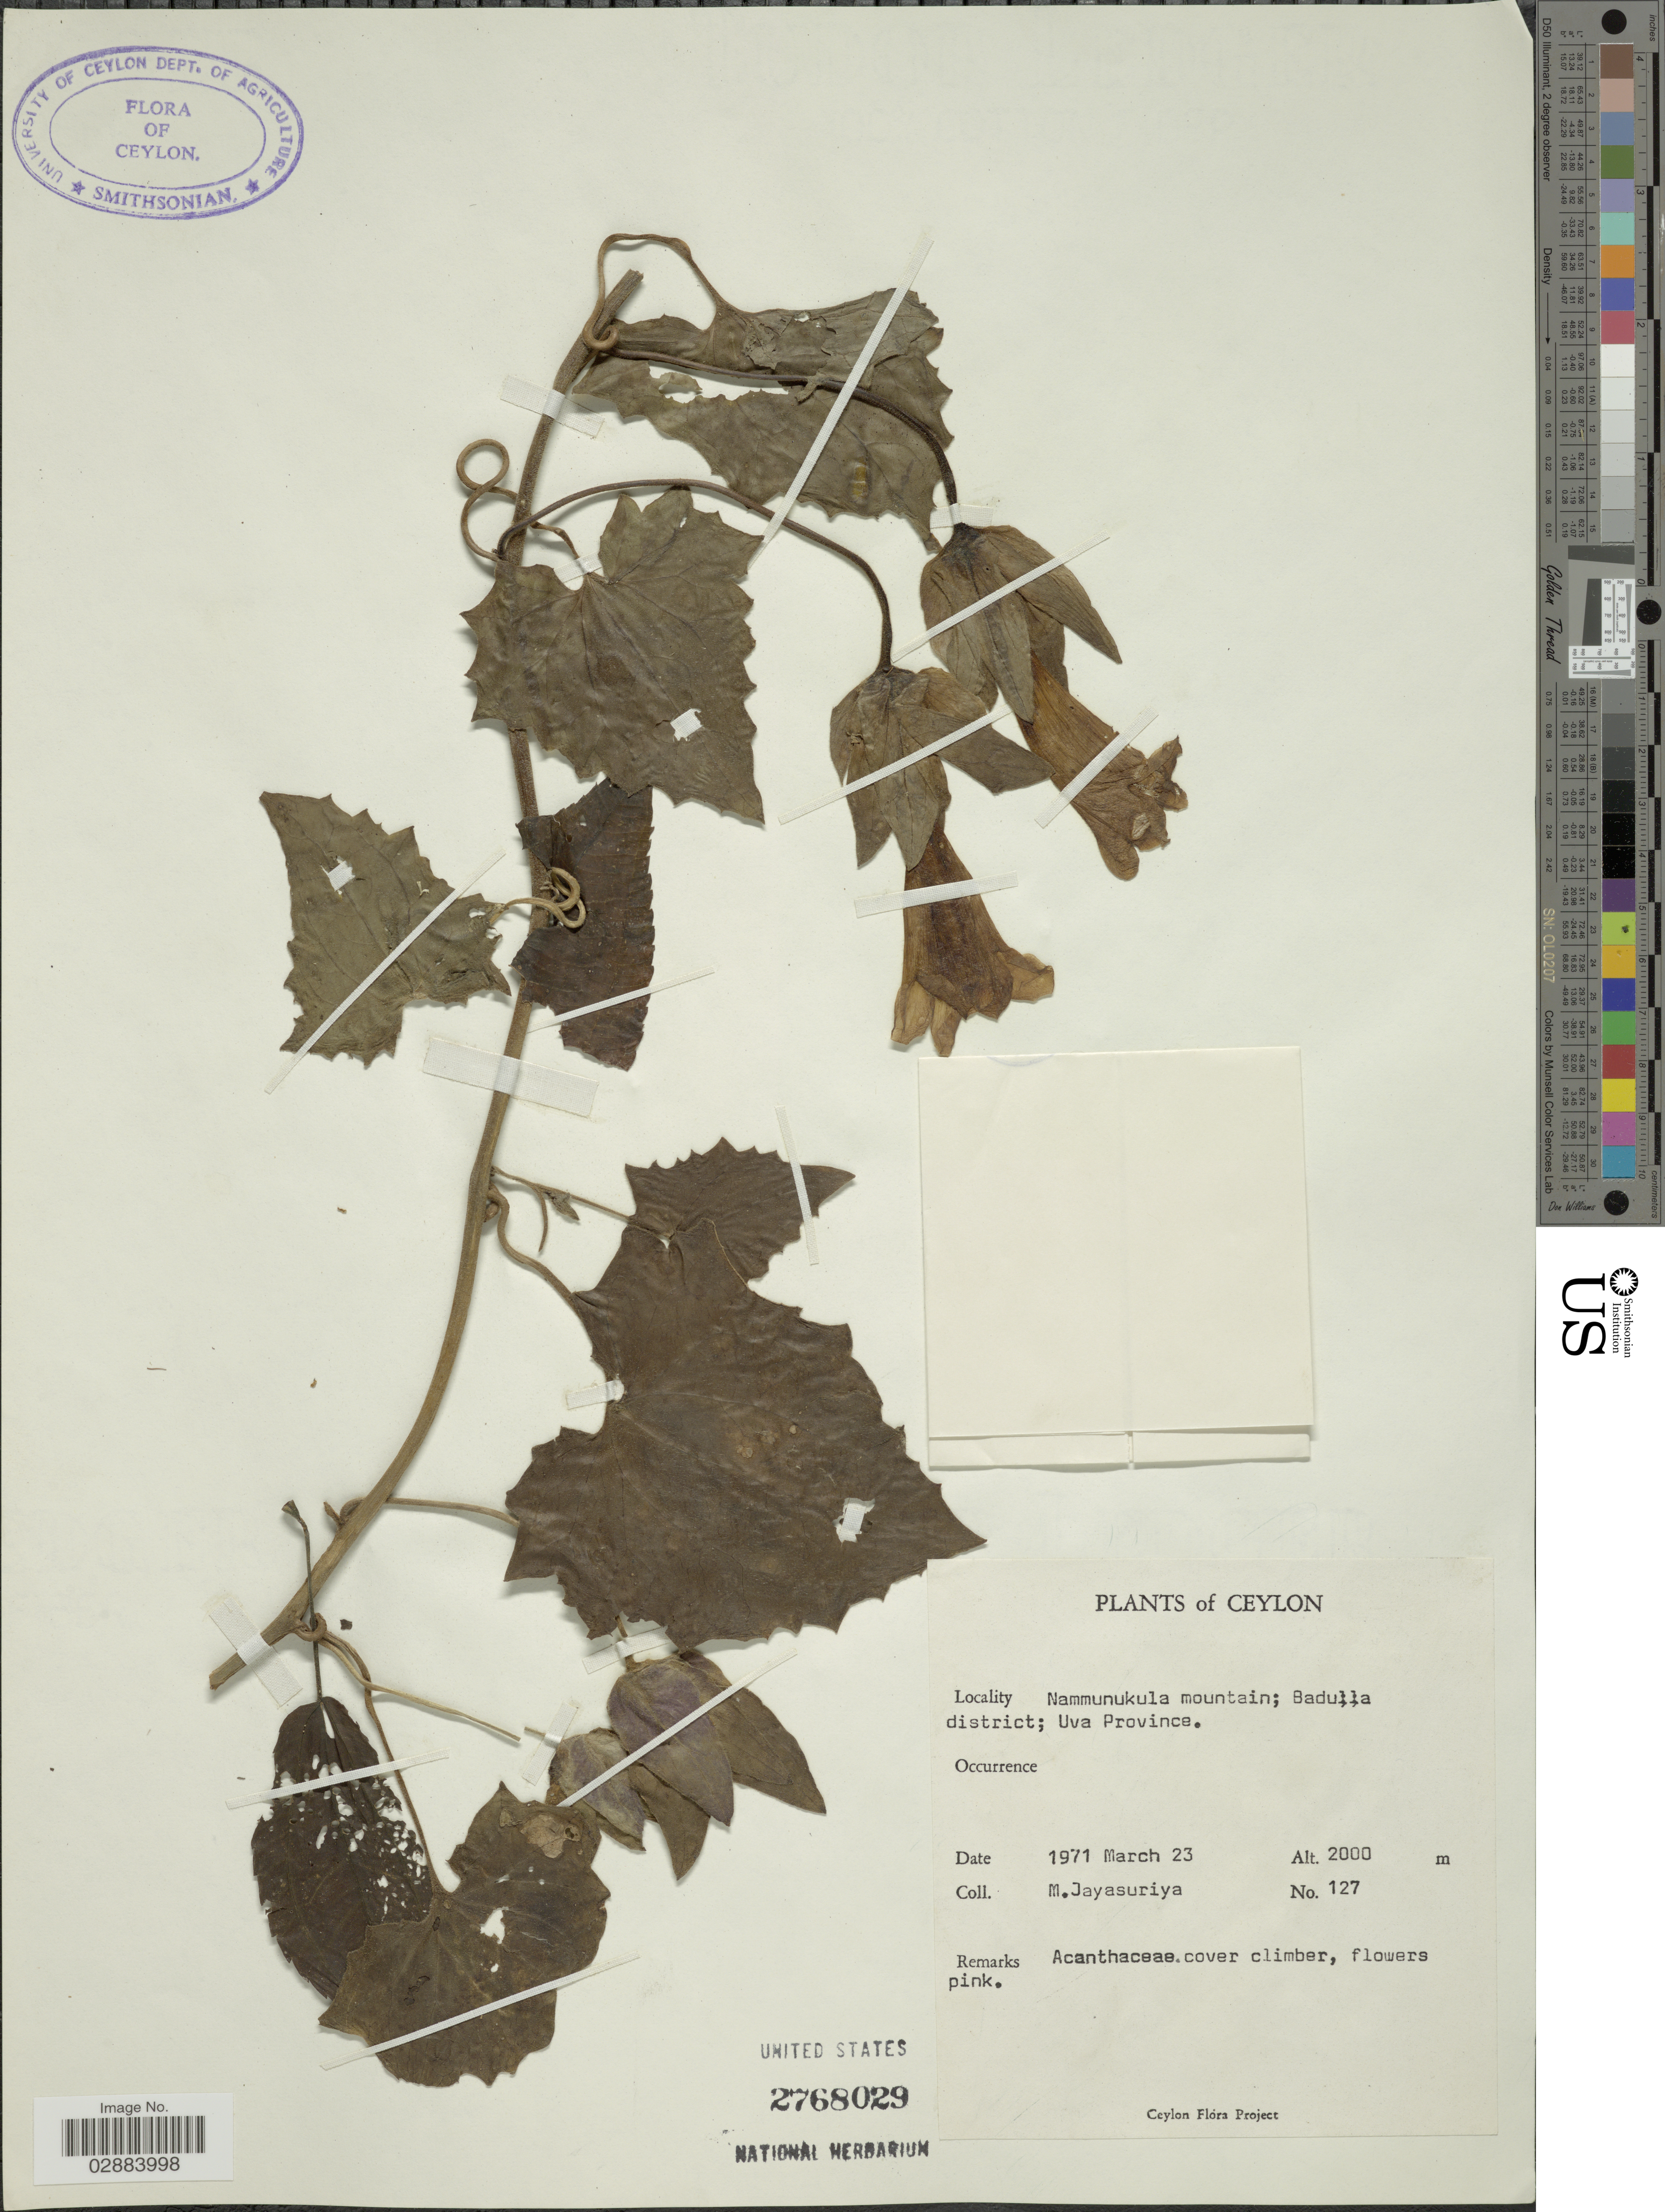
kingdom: Plantae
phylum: Tracheophyta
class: Magnoliopsida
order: Lamiales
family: Acanthaceae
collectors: M. Jayasuriya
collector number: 127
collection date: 1971-03-23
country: Sri Lanka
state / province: Uva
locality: Ceylon. Nammunukula mountain; Badulla district; Uva Province.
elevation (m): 2000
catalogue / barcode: US 2768029